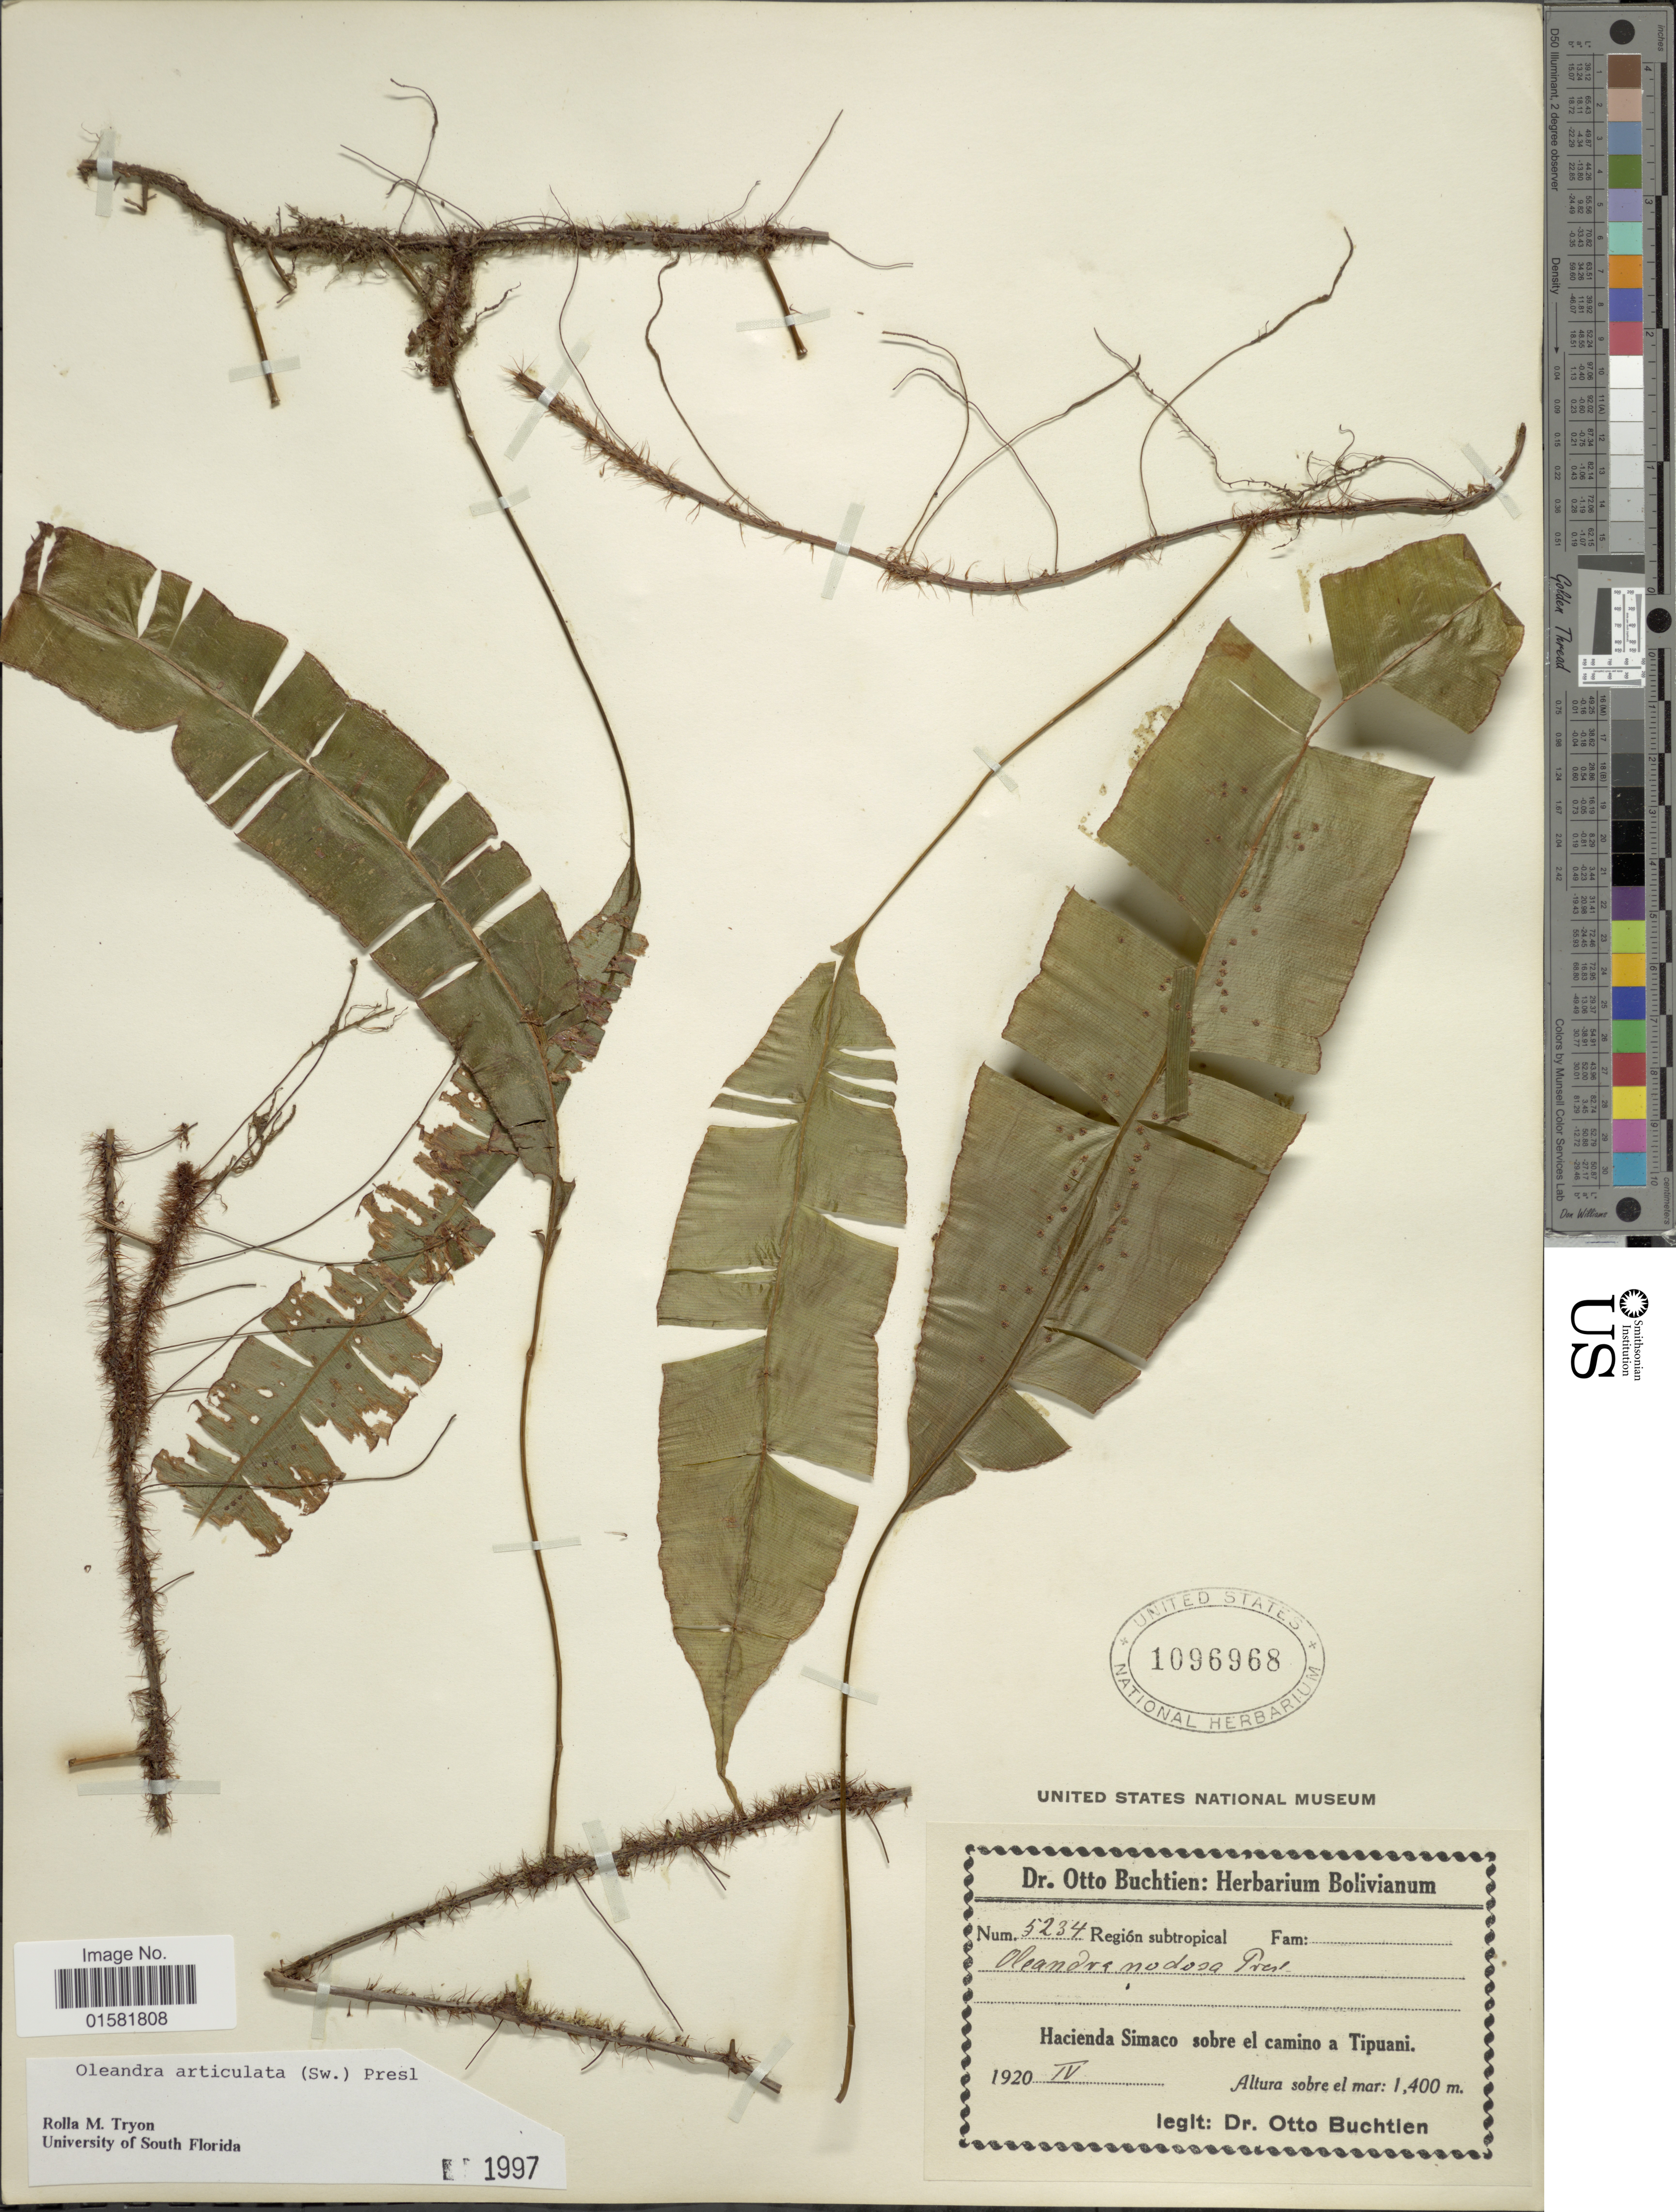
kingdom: Plantae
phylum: Tracheophyta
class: Polypodiopsida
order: Polypodiales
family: Oleandraceae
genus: Oleandra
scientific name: Oleandra articulata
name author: (Sw.) C. Presl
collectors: O. Buchtien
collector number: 5234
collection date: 1920-06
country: Bolivia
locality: Bolivia, Hacienda Simaco sobre el camino a Tipuani.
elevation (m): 1400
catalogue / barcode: US 1096968